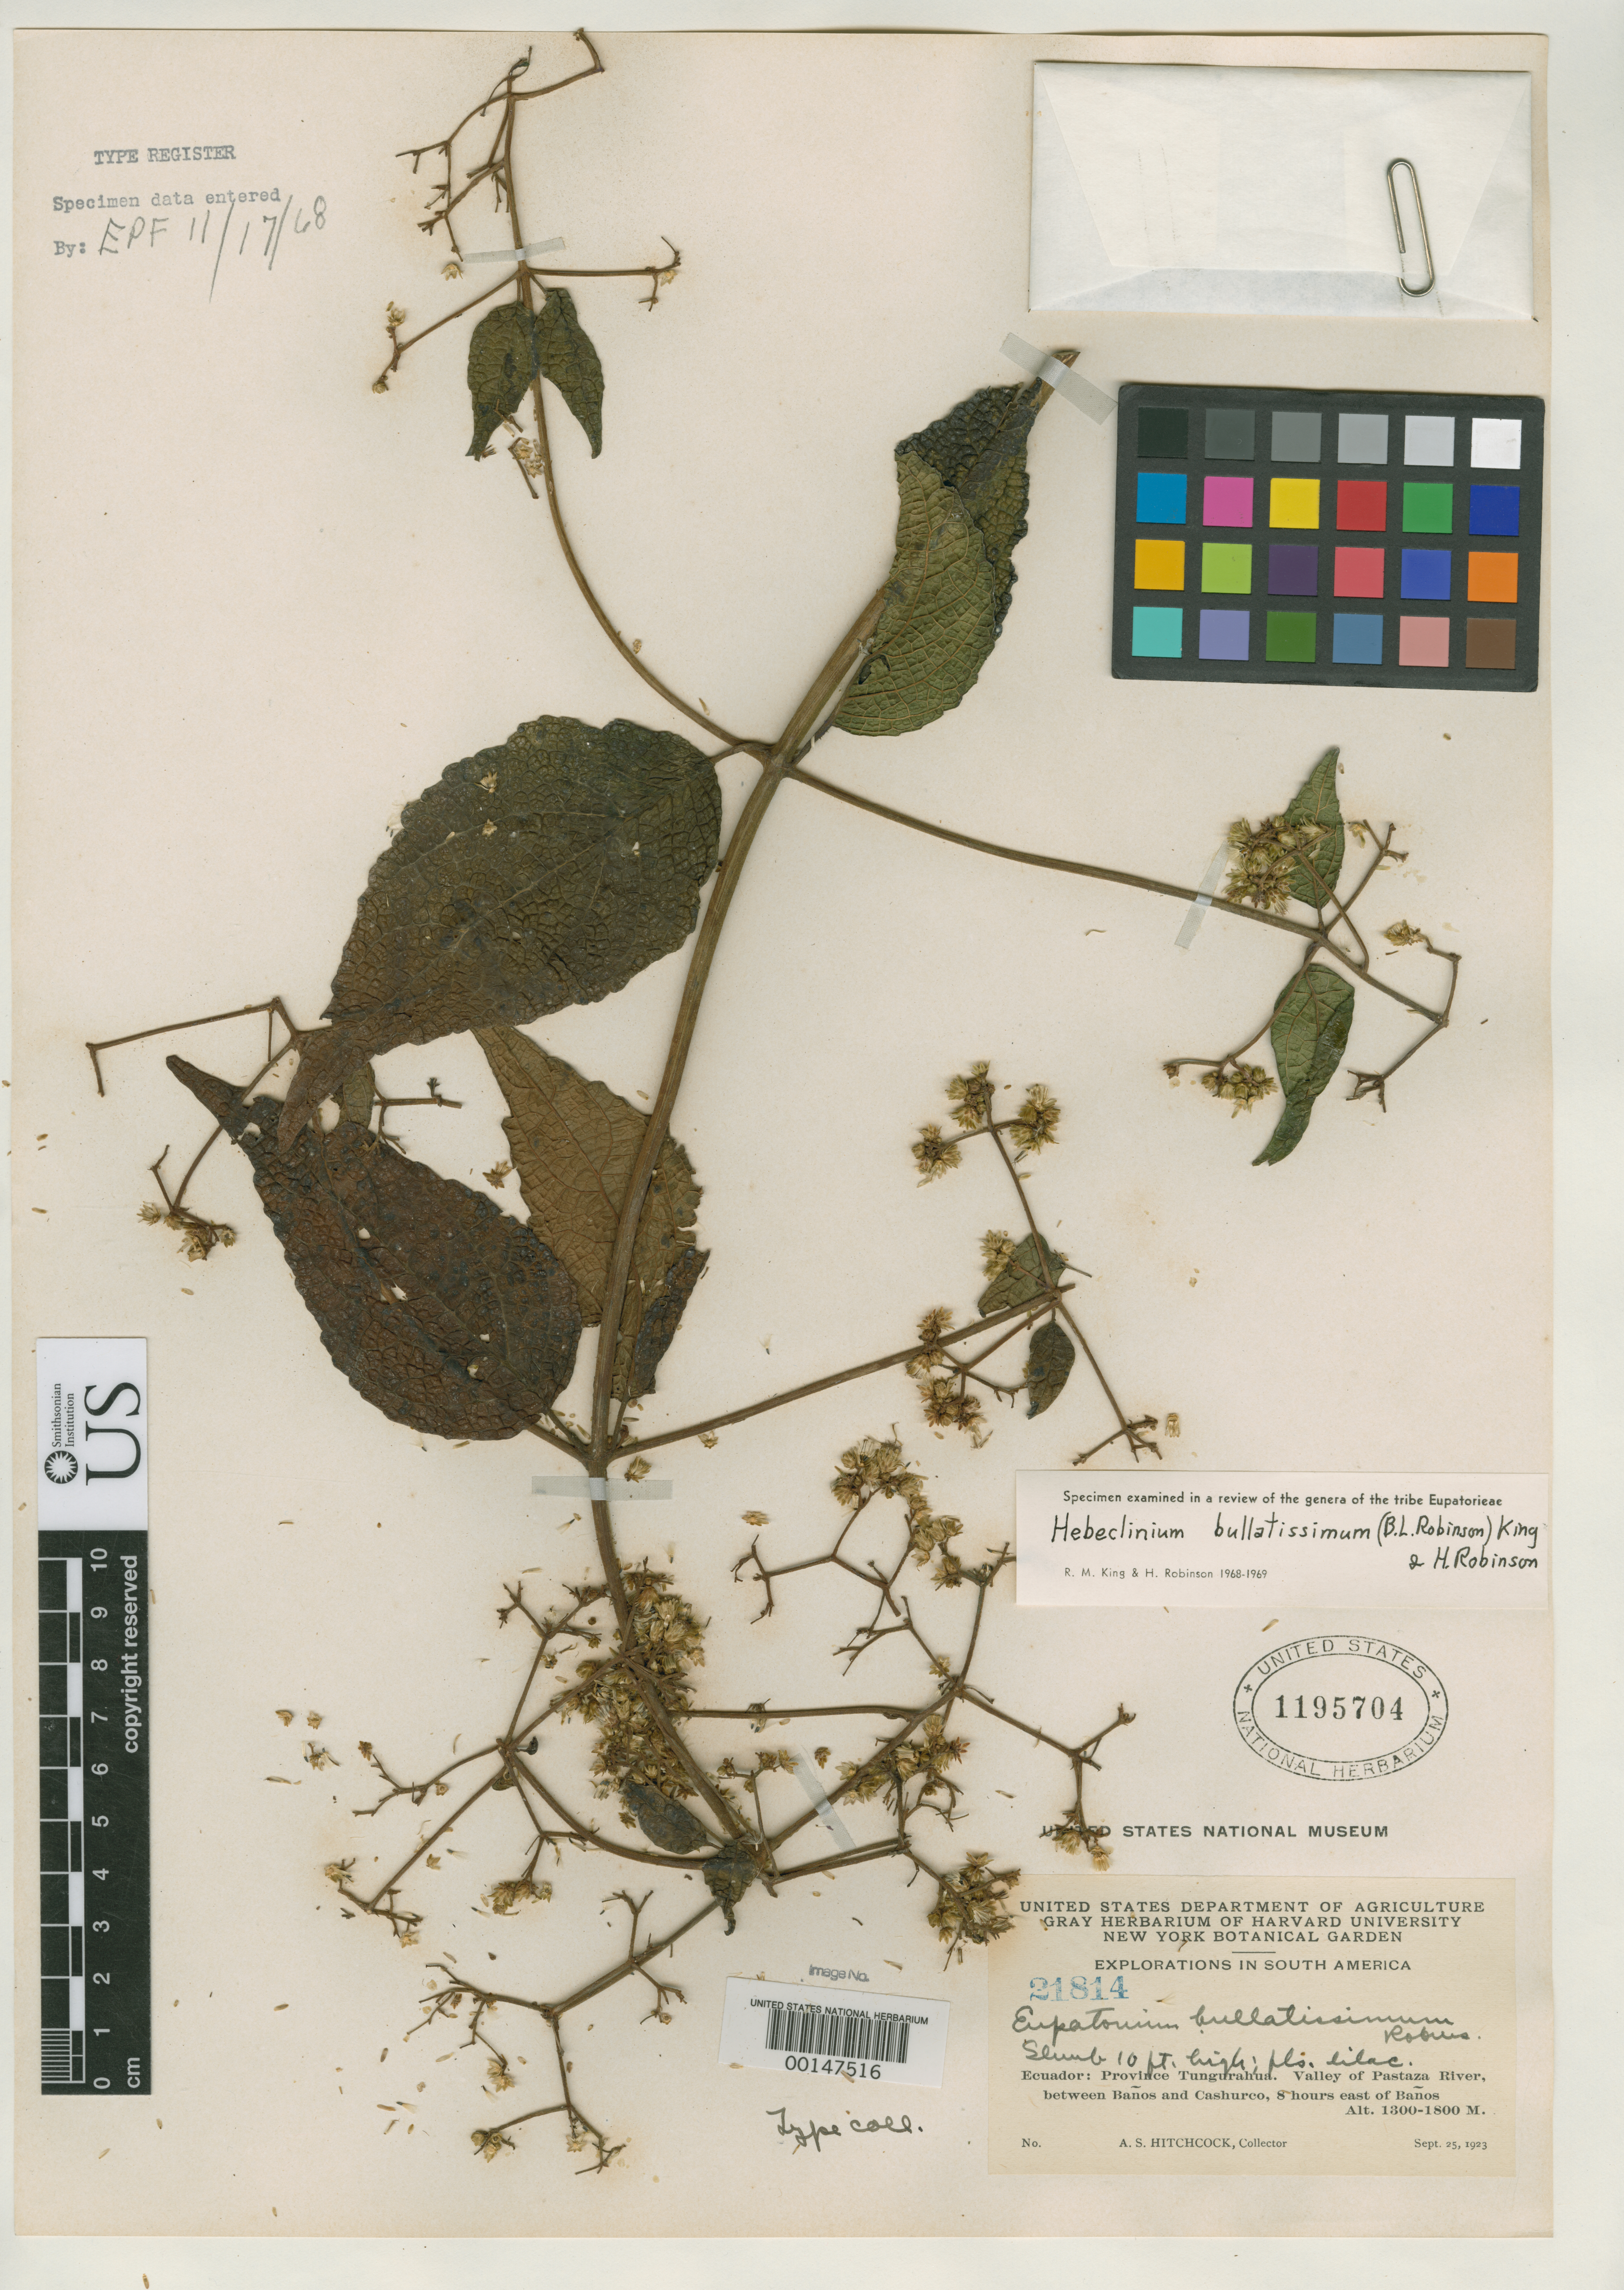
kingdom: Plantae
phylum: Tracheophyta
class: Magnoliopsida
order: Asterales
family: Asteraceae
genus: Eupatorium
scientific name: Eupatorium bullatissimum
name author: Rob.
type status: Isotype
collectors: A. S. Hitchcock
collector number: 21814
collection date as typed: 25 Sep 1923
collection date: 1923-09-25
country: Ecuador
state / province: Tungurahua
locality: Between Banos & Cashurco.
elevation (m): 1300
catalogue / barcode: US 1195704